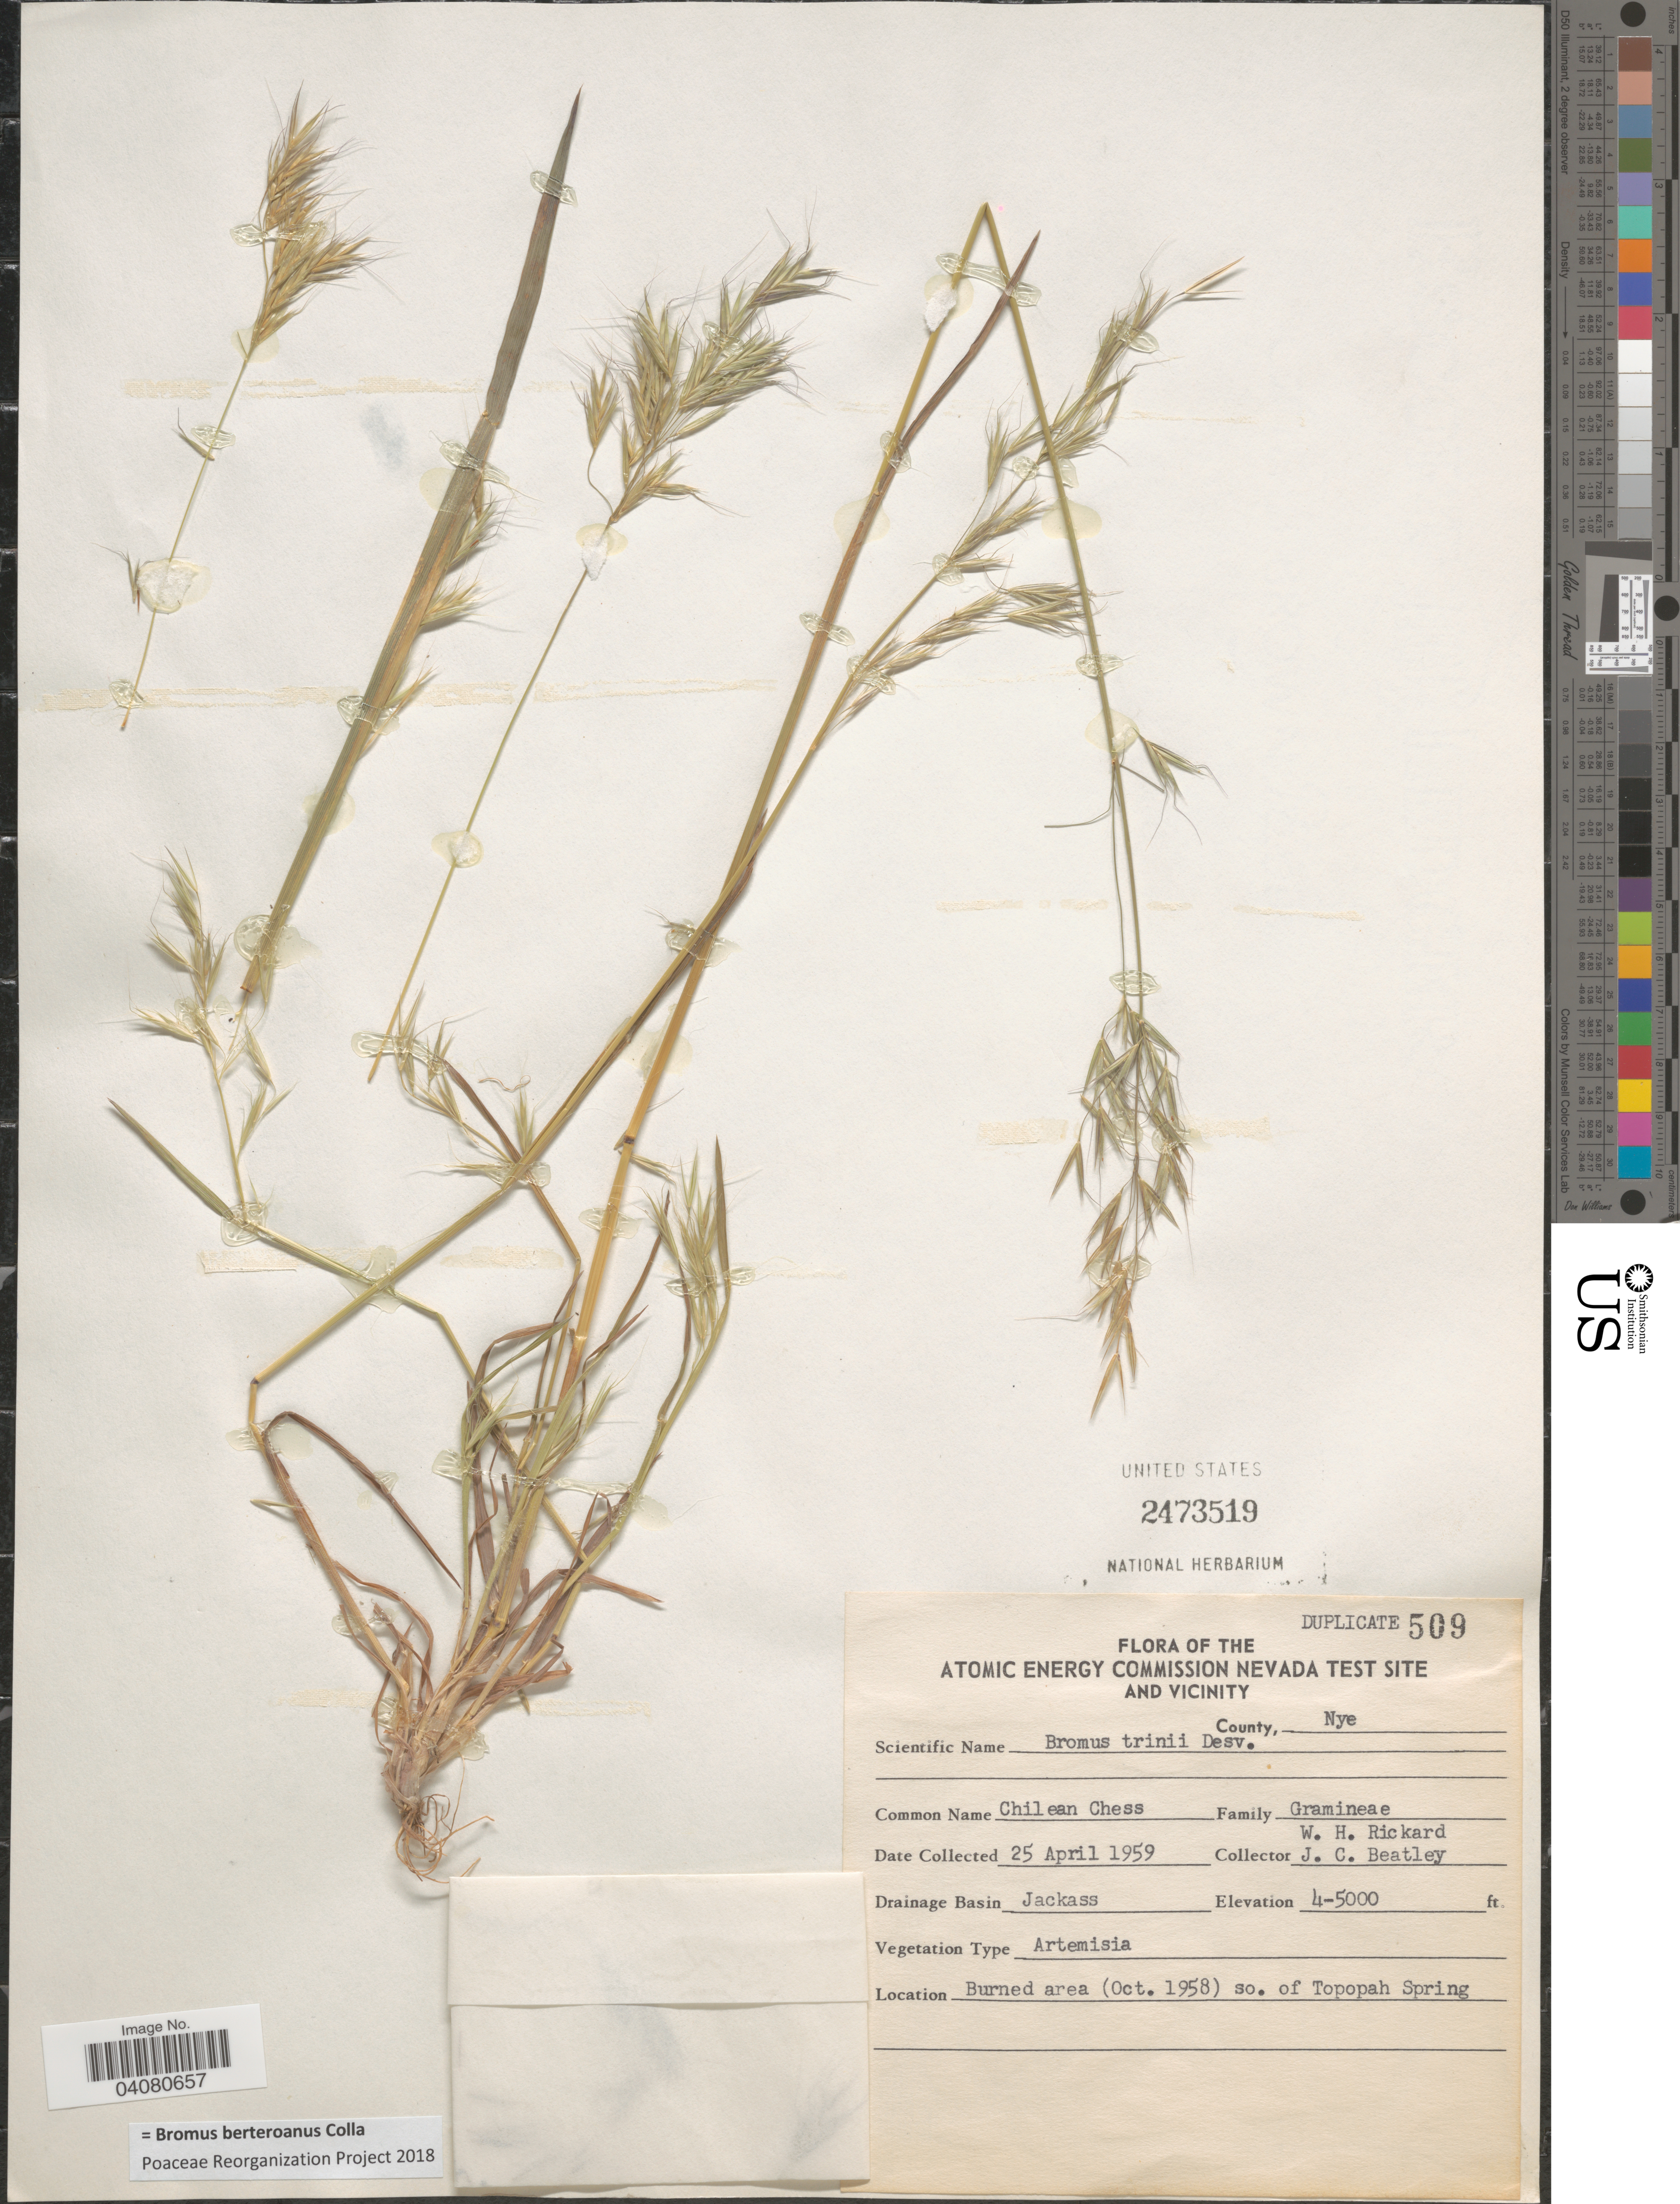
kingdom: Plantae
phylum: Tracheophyta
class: Liliopsida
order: Poales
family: Poaceae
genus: Bromus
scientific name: Bromus berteroanus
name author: Colla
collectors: W. Rickard & J. C. Beatley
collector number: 509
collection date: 1959-04-25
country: United States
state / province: Nevada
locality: Atomic Energy Commission Nevada Test Site and Vicinity. County, Nye. Drainage Basin Jackass. Burned area (Oct. 1958) so. of Topopah Spring.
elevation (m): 1219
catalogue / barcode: US 2473519